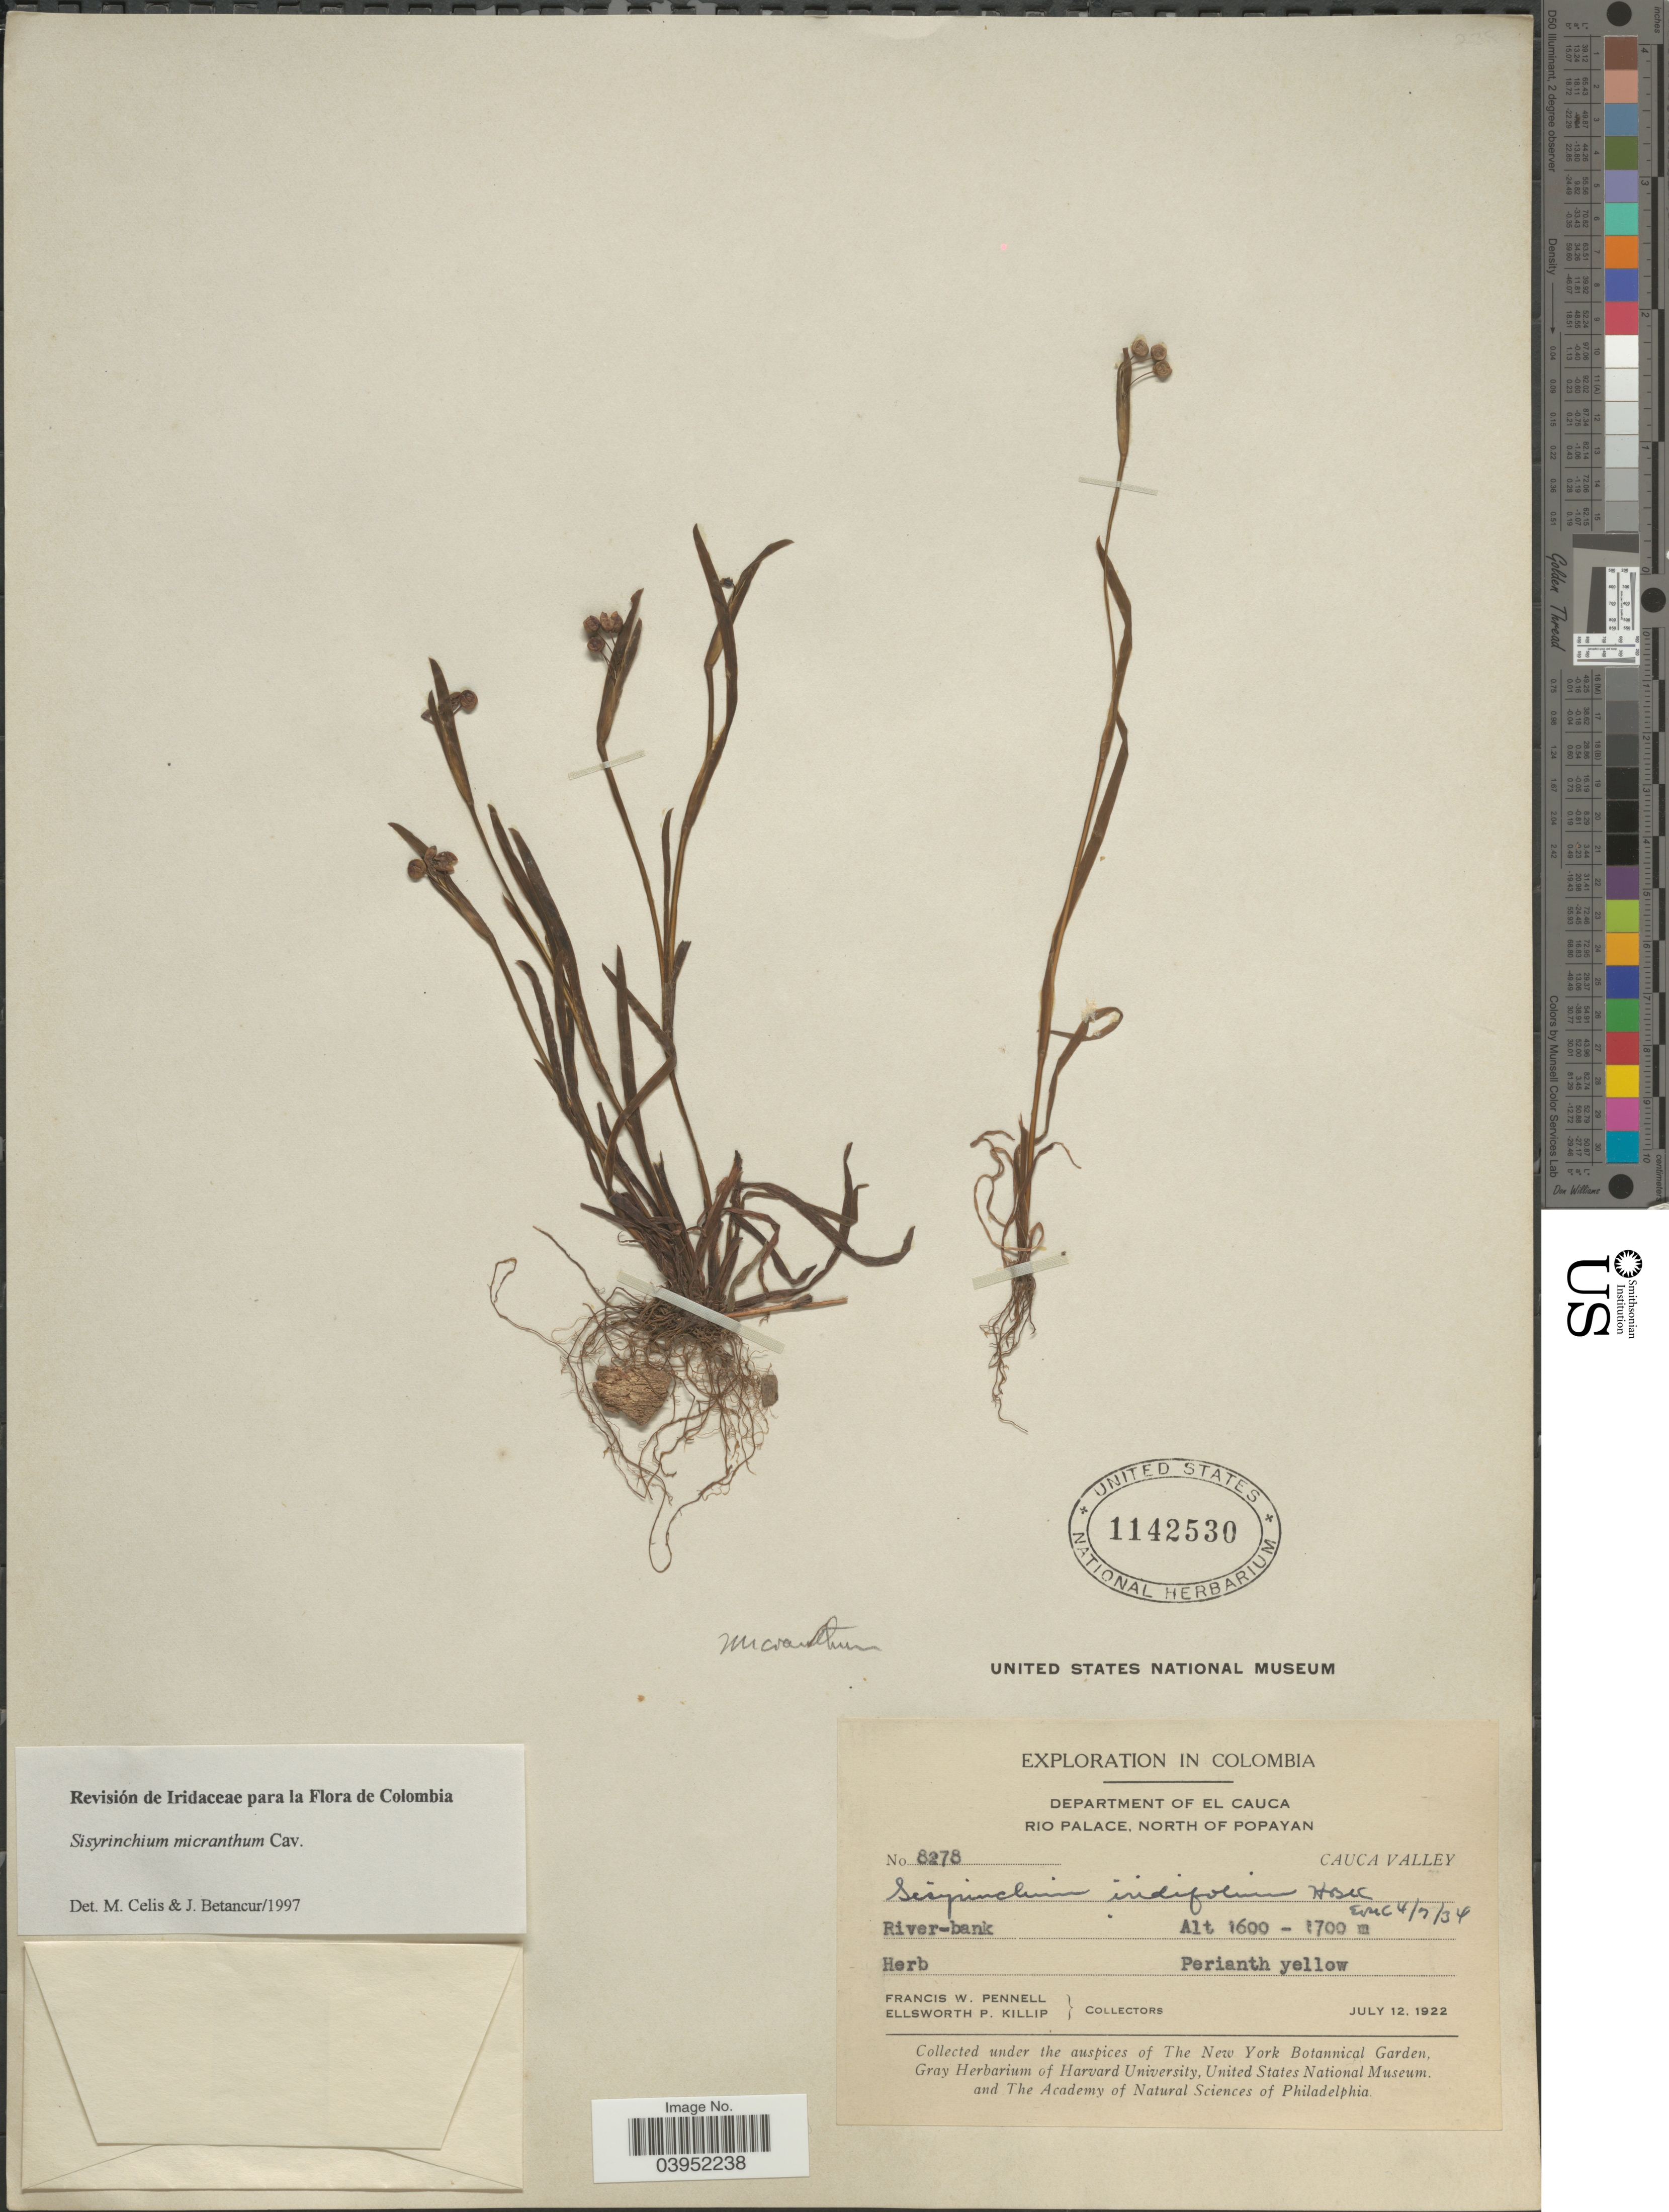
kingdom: Plantae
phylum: Tracheophyta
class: Liliopsida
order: Asparagales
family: Iridaceae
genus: Sisyrinchium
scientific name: Sisyrinchium micranthum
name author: Cav.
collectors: F. W. Pennell & E. P. Killip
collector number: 8278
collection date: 1922-07-12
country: Colombia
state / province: Cauca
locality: Department of El Cauca. Rio Palace, North of Popayan. Cauca Valley.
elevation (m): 1600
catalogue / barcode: US 1142530